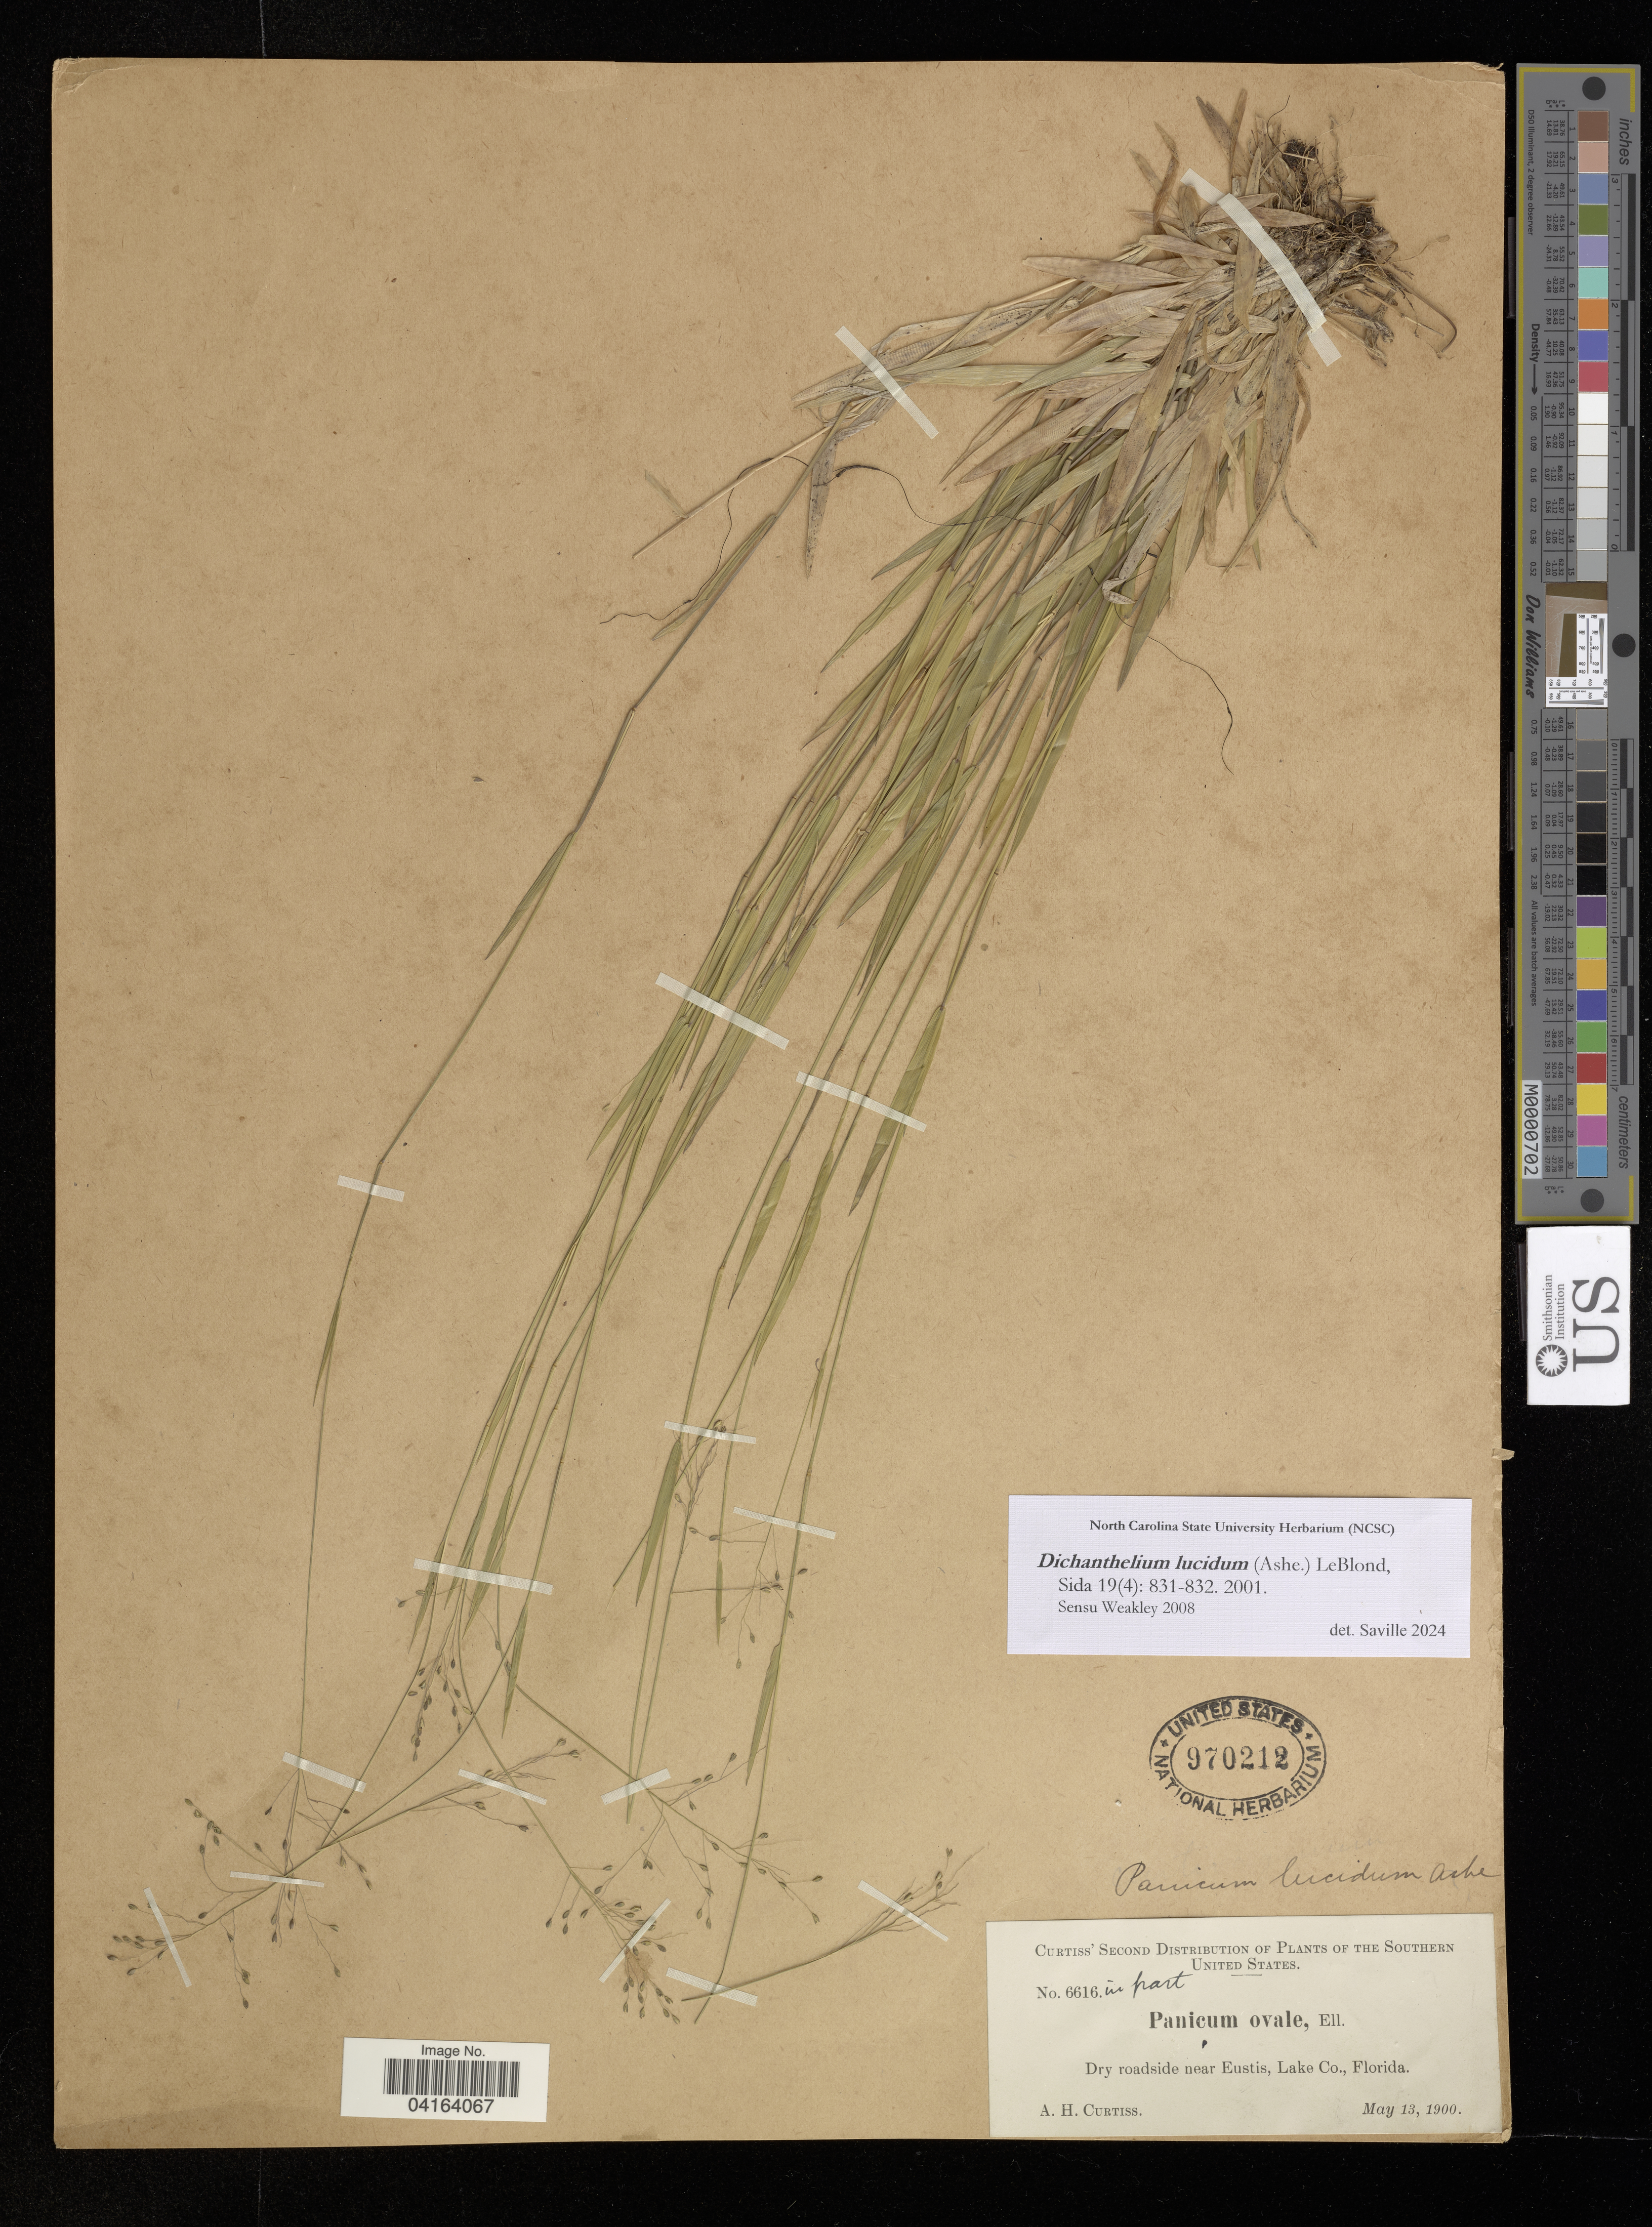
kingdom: Plantae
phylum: Tracheophyta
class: Liliopsida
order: Poales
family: Poaceae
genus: Dichanthelium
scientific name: Dichanthelium lucidum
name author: (Ashe) LeBlond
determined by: Saville, A. C., (NCSC), North Carolina State University (UNITED STATES)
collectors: A. H. Curtiss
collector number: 6616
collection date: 1900-05-13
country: United States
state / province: Florida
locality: Dry roadside near Eustis, Lake Co.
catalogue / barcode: US 970212